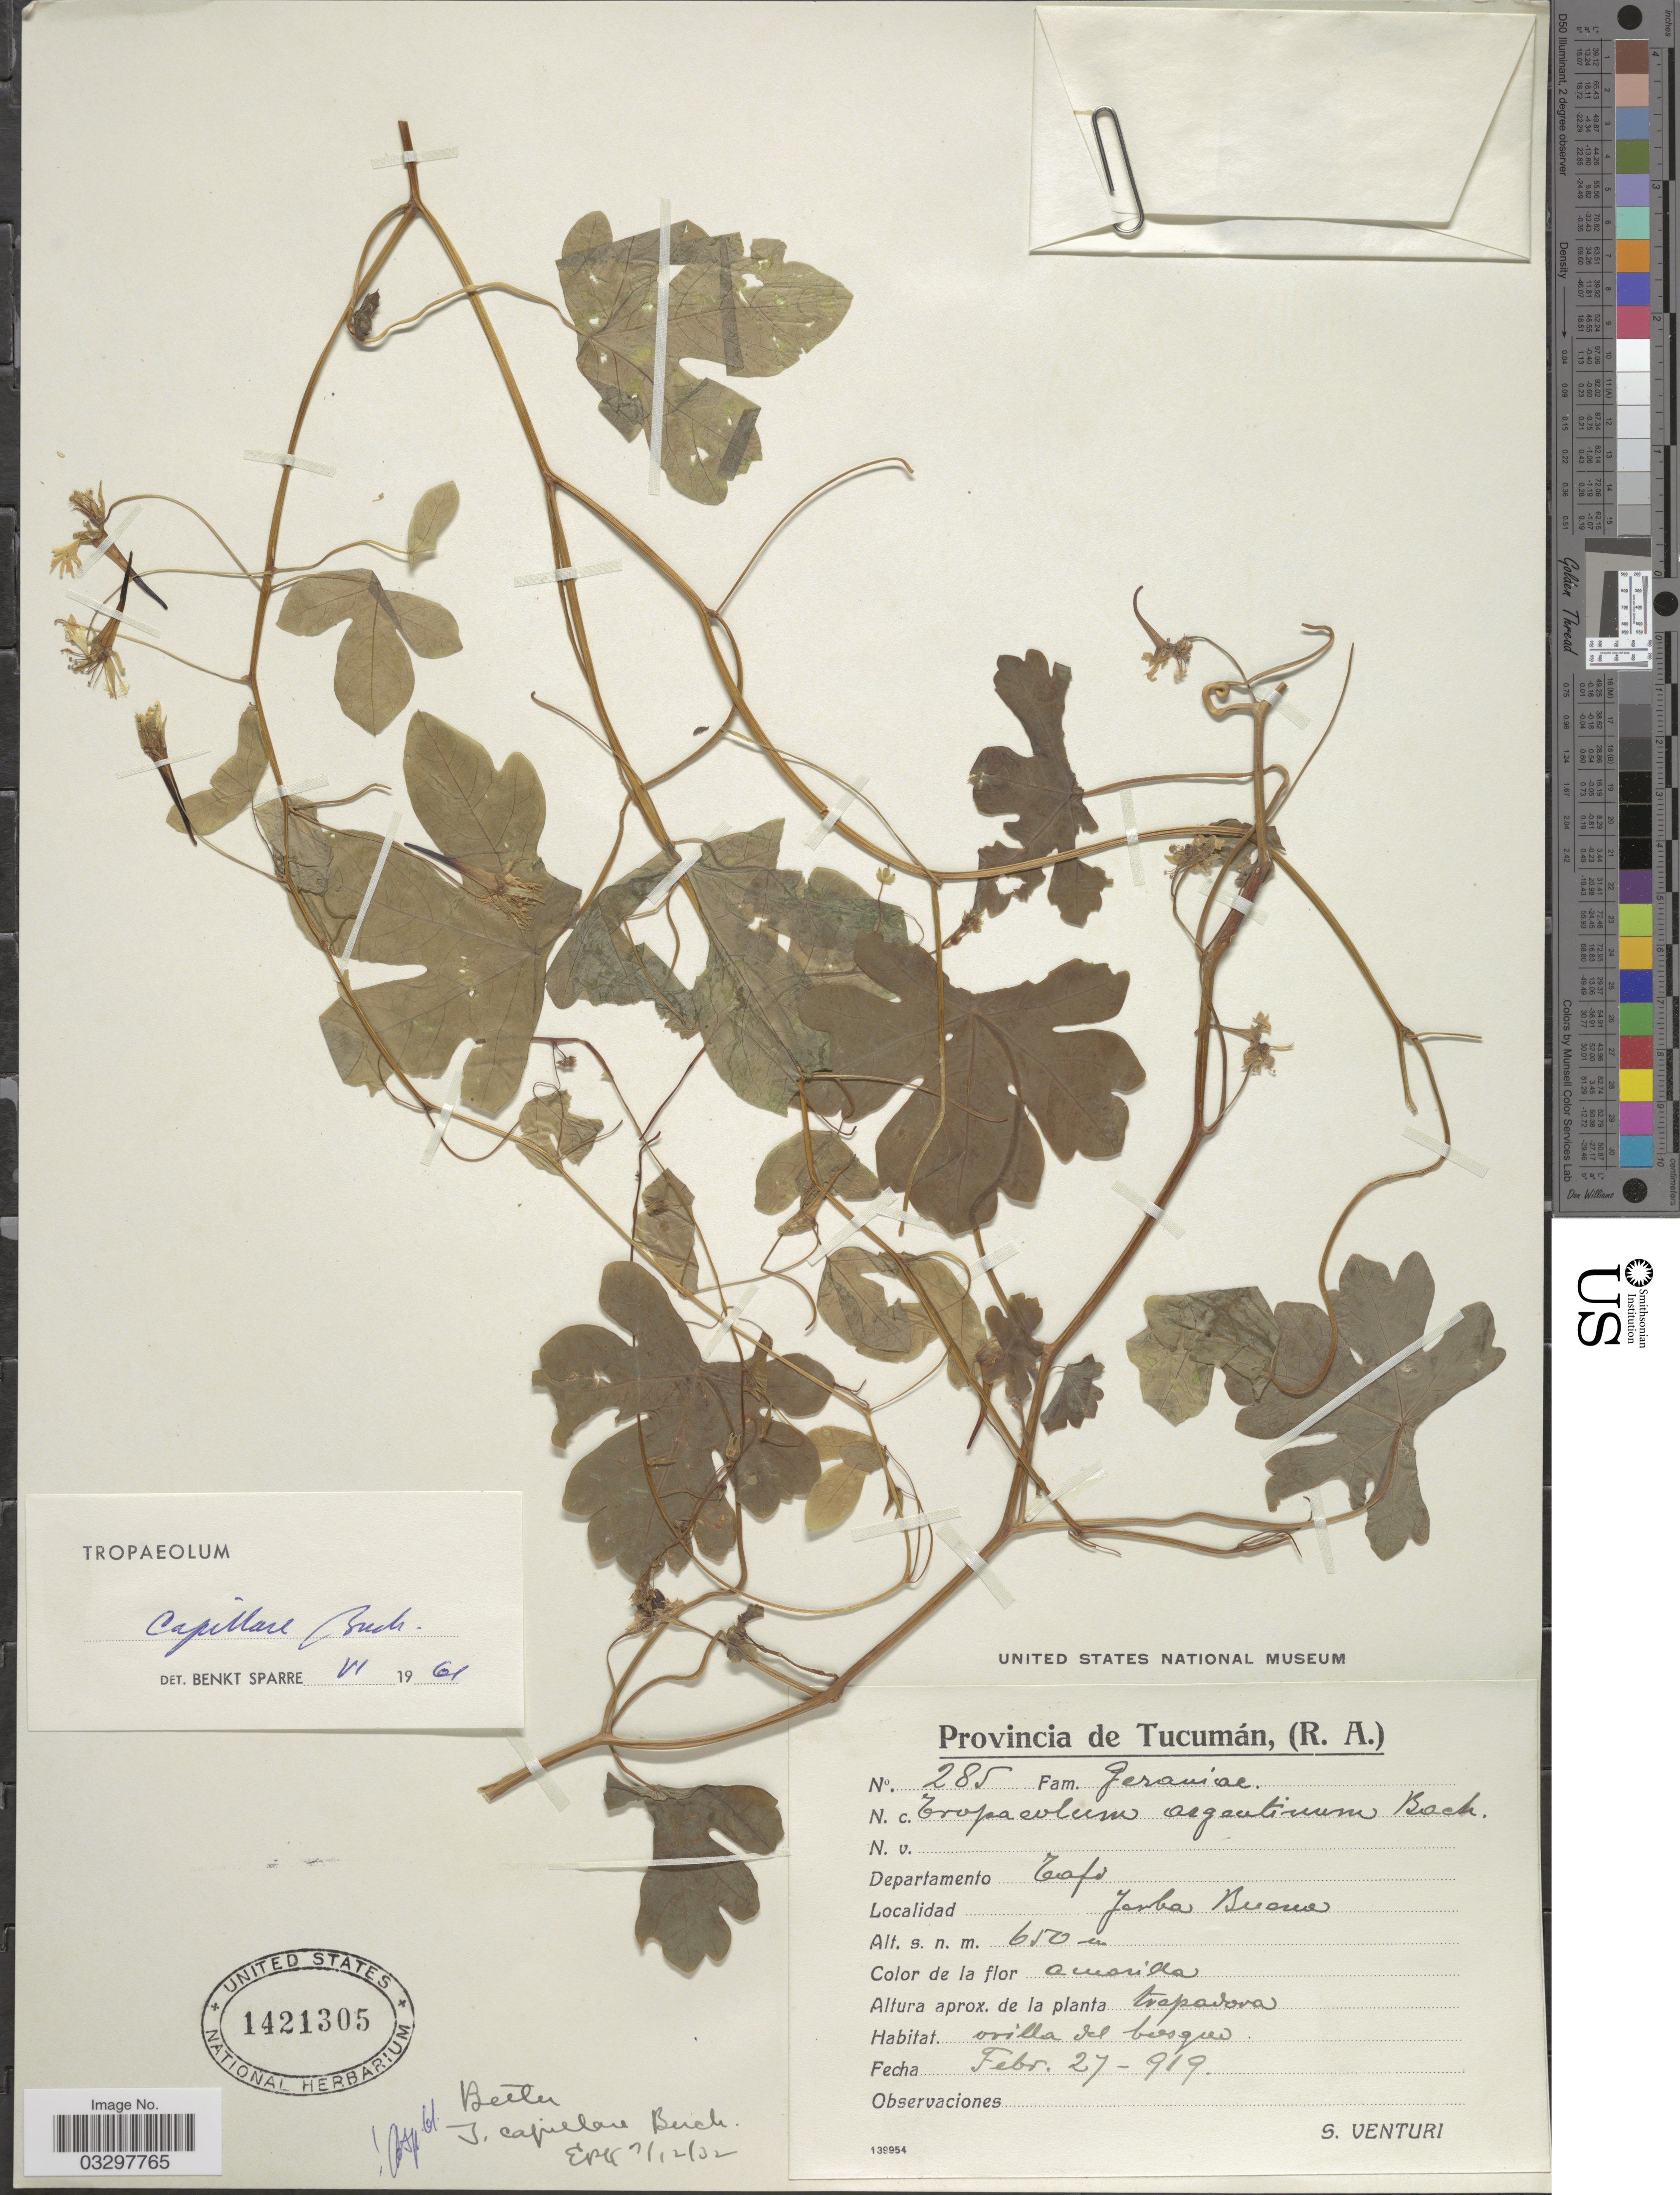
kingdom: Plantae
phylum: Tracheophyta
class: Magnoliopsida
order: Brassicales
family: Tropaeolaceae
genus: Tropaeolum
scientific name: Tropaeolum capillare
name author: Buchenau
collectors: S. Venturi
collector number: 285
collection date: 1919-02-27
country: Argentina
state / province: Tucuman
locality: Provincia de Tucumán, (R.A.). Departamento Tafi. Jerba Buena.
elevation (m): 650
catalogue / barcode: US 1421305